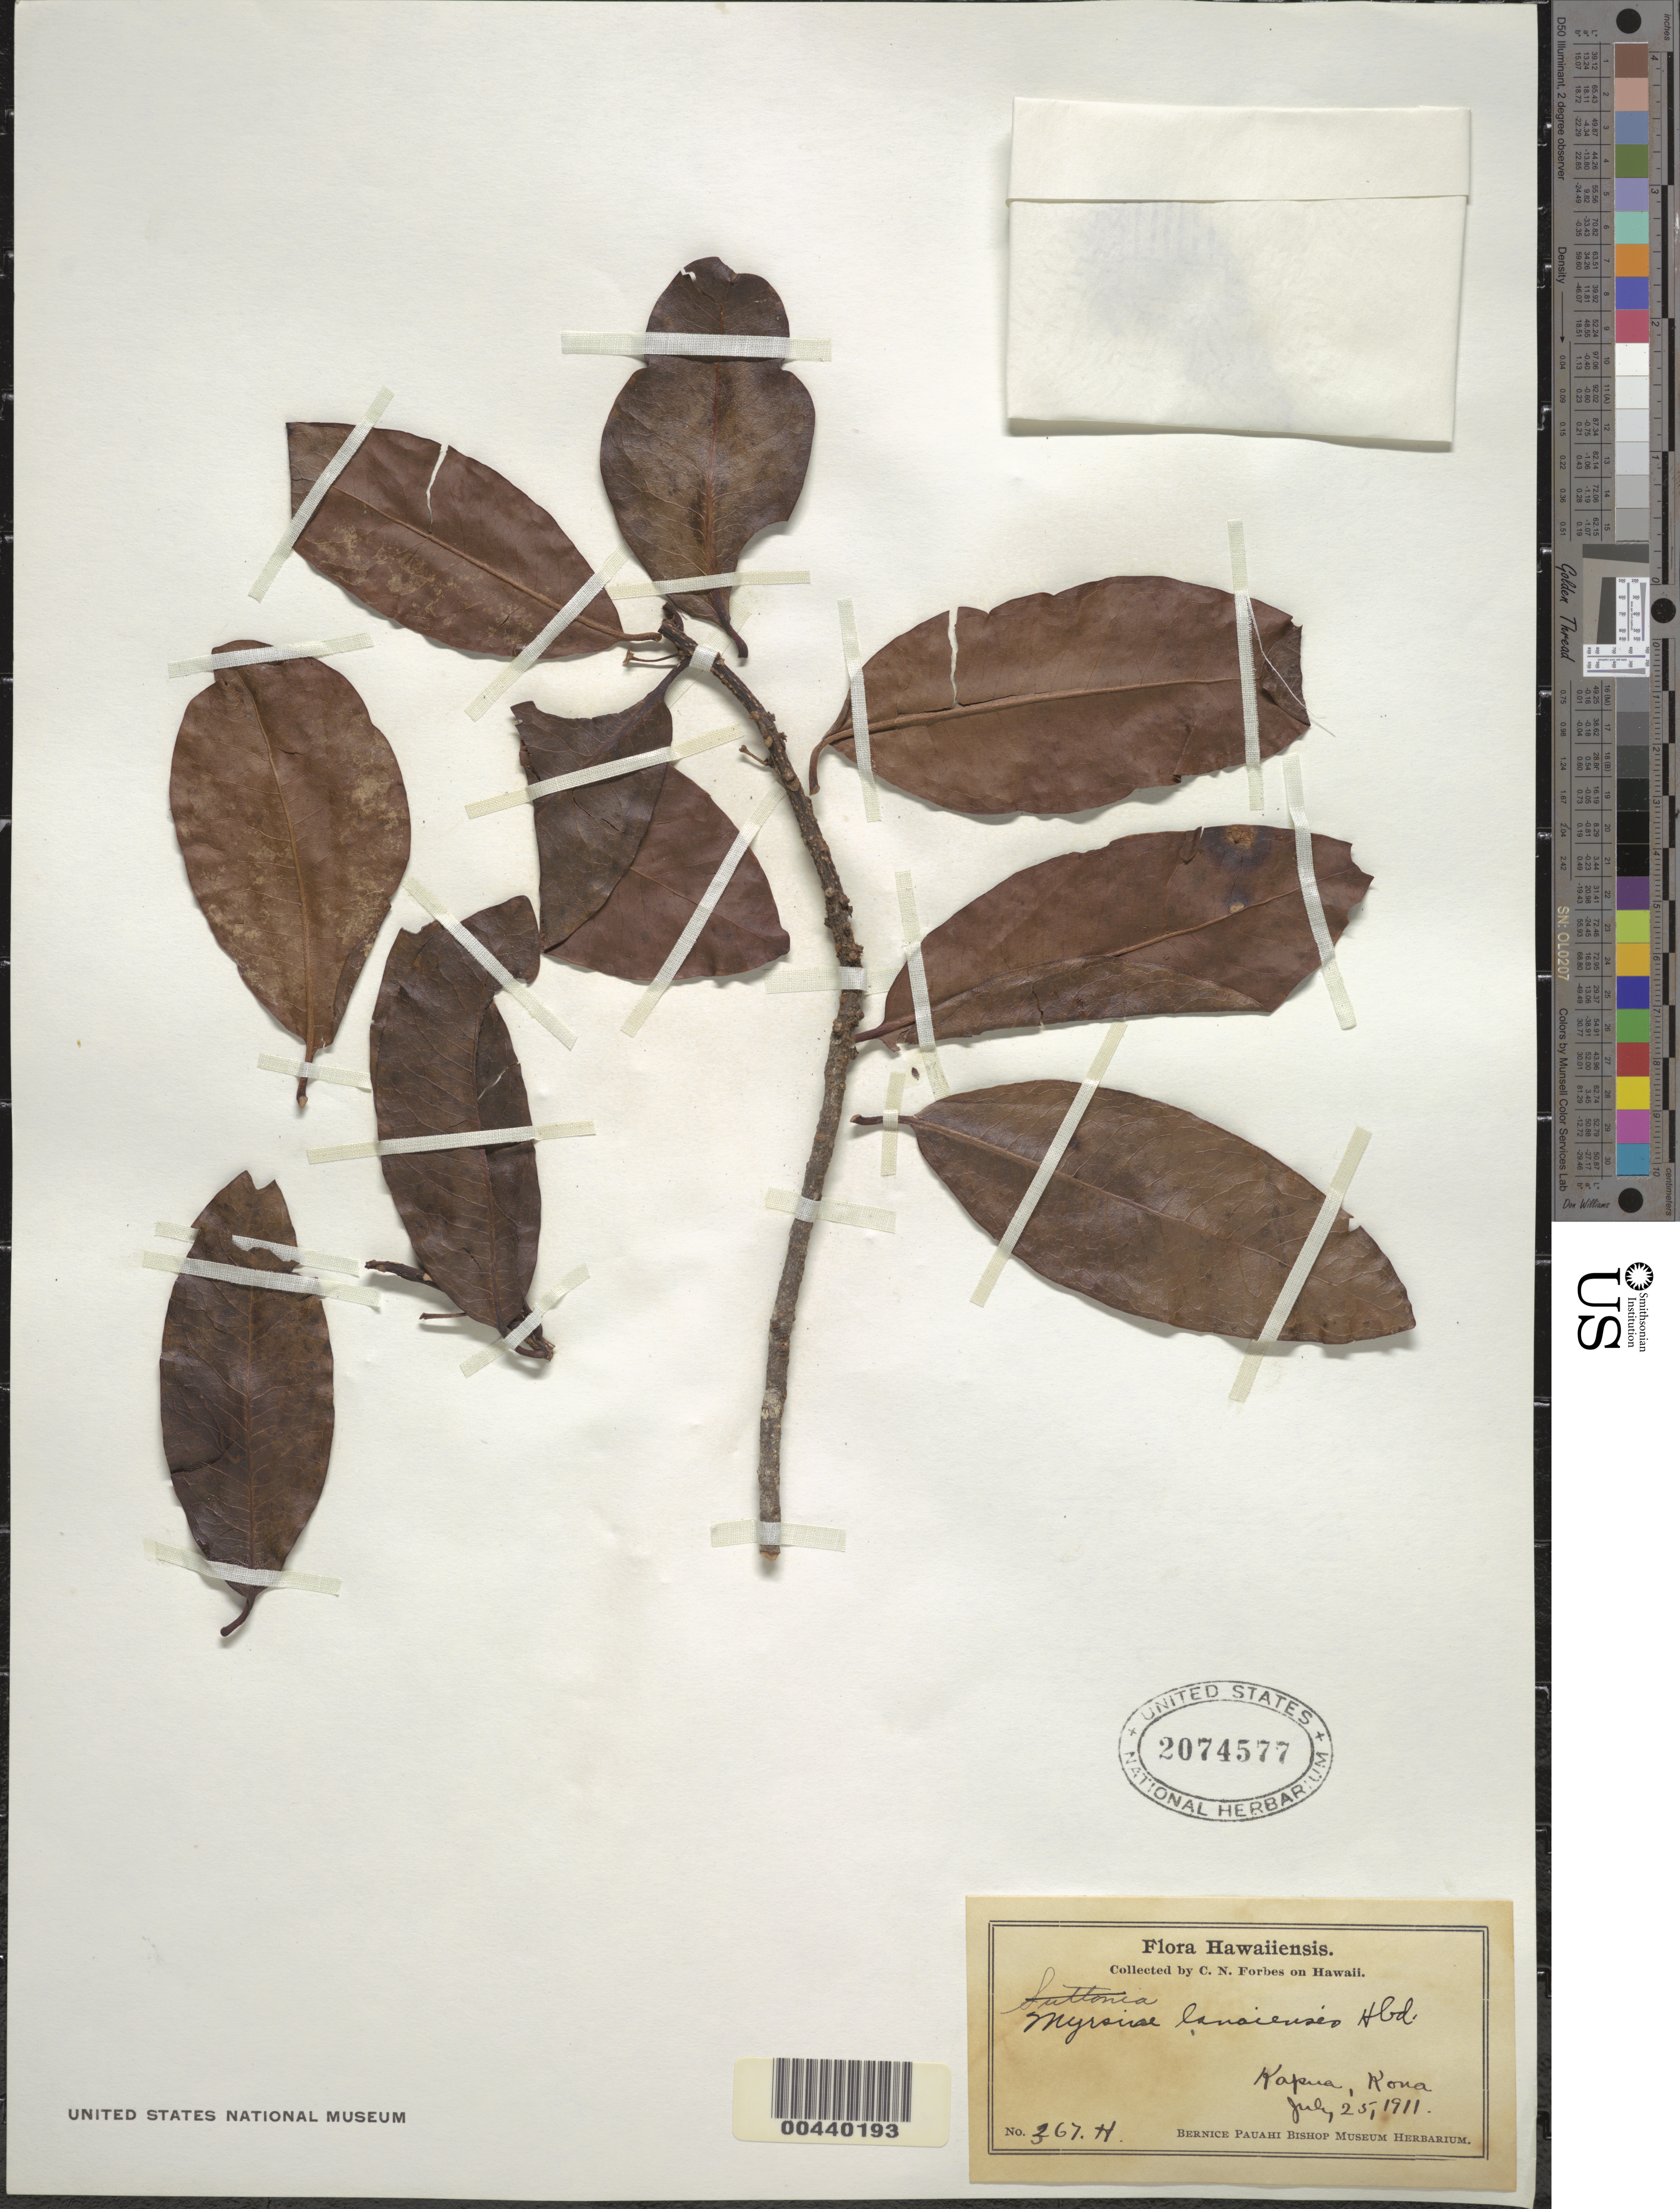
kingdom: Plantae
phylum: Tracheophyta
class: Magnoliopsida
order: Ericales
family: Primulaceae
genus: Myrsine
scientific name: Myrsine lanaiensis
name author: Hillebr.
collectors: C. N. Forbes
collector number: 367.H.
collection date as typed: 25 Jul 1911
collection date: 1911-07-25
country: United States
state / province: Hawaii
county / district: Hawaii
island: Hawaii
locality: Kapua, Kona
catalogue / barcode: US 2074577